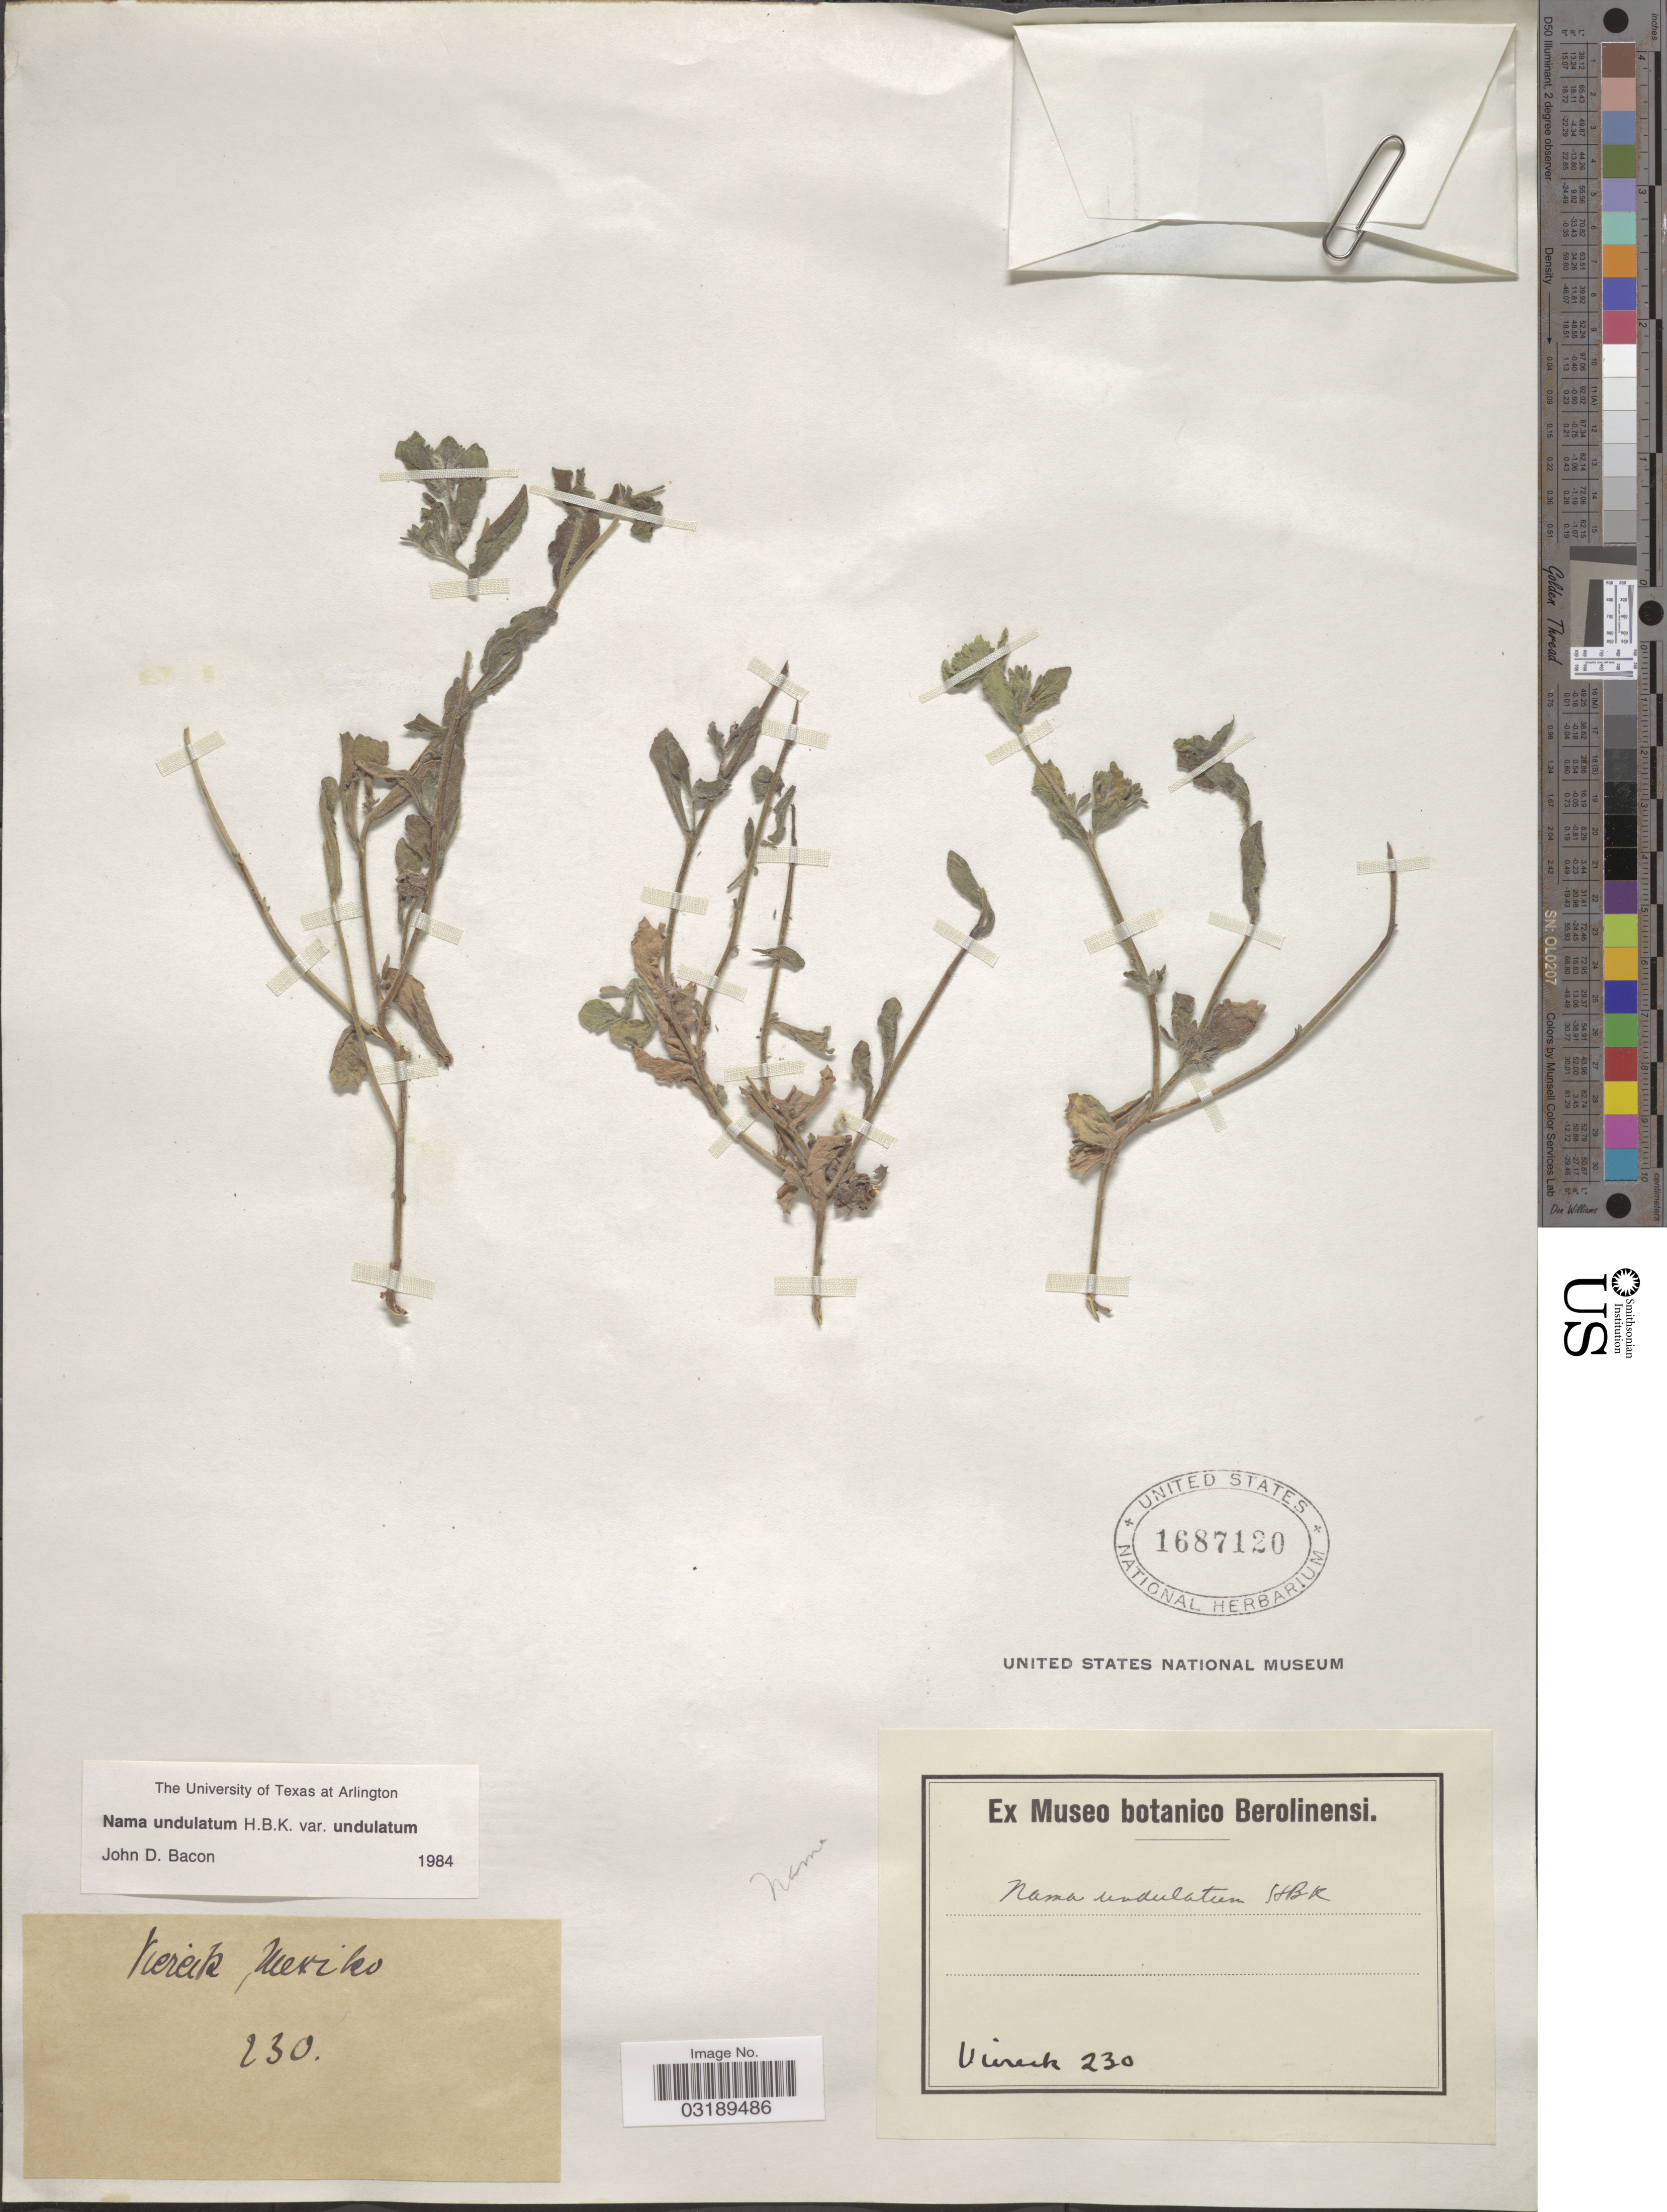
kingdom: Plantae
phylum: Tracheophyta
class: Magnoliopsida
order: Boraginales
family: Namaceae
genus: Nama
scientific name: Nama undulatum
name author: Kunth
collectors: -. Viereck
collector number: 230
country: Mexico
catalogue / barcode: US 1687120